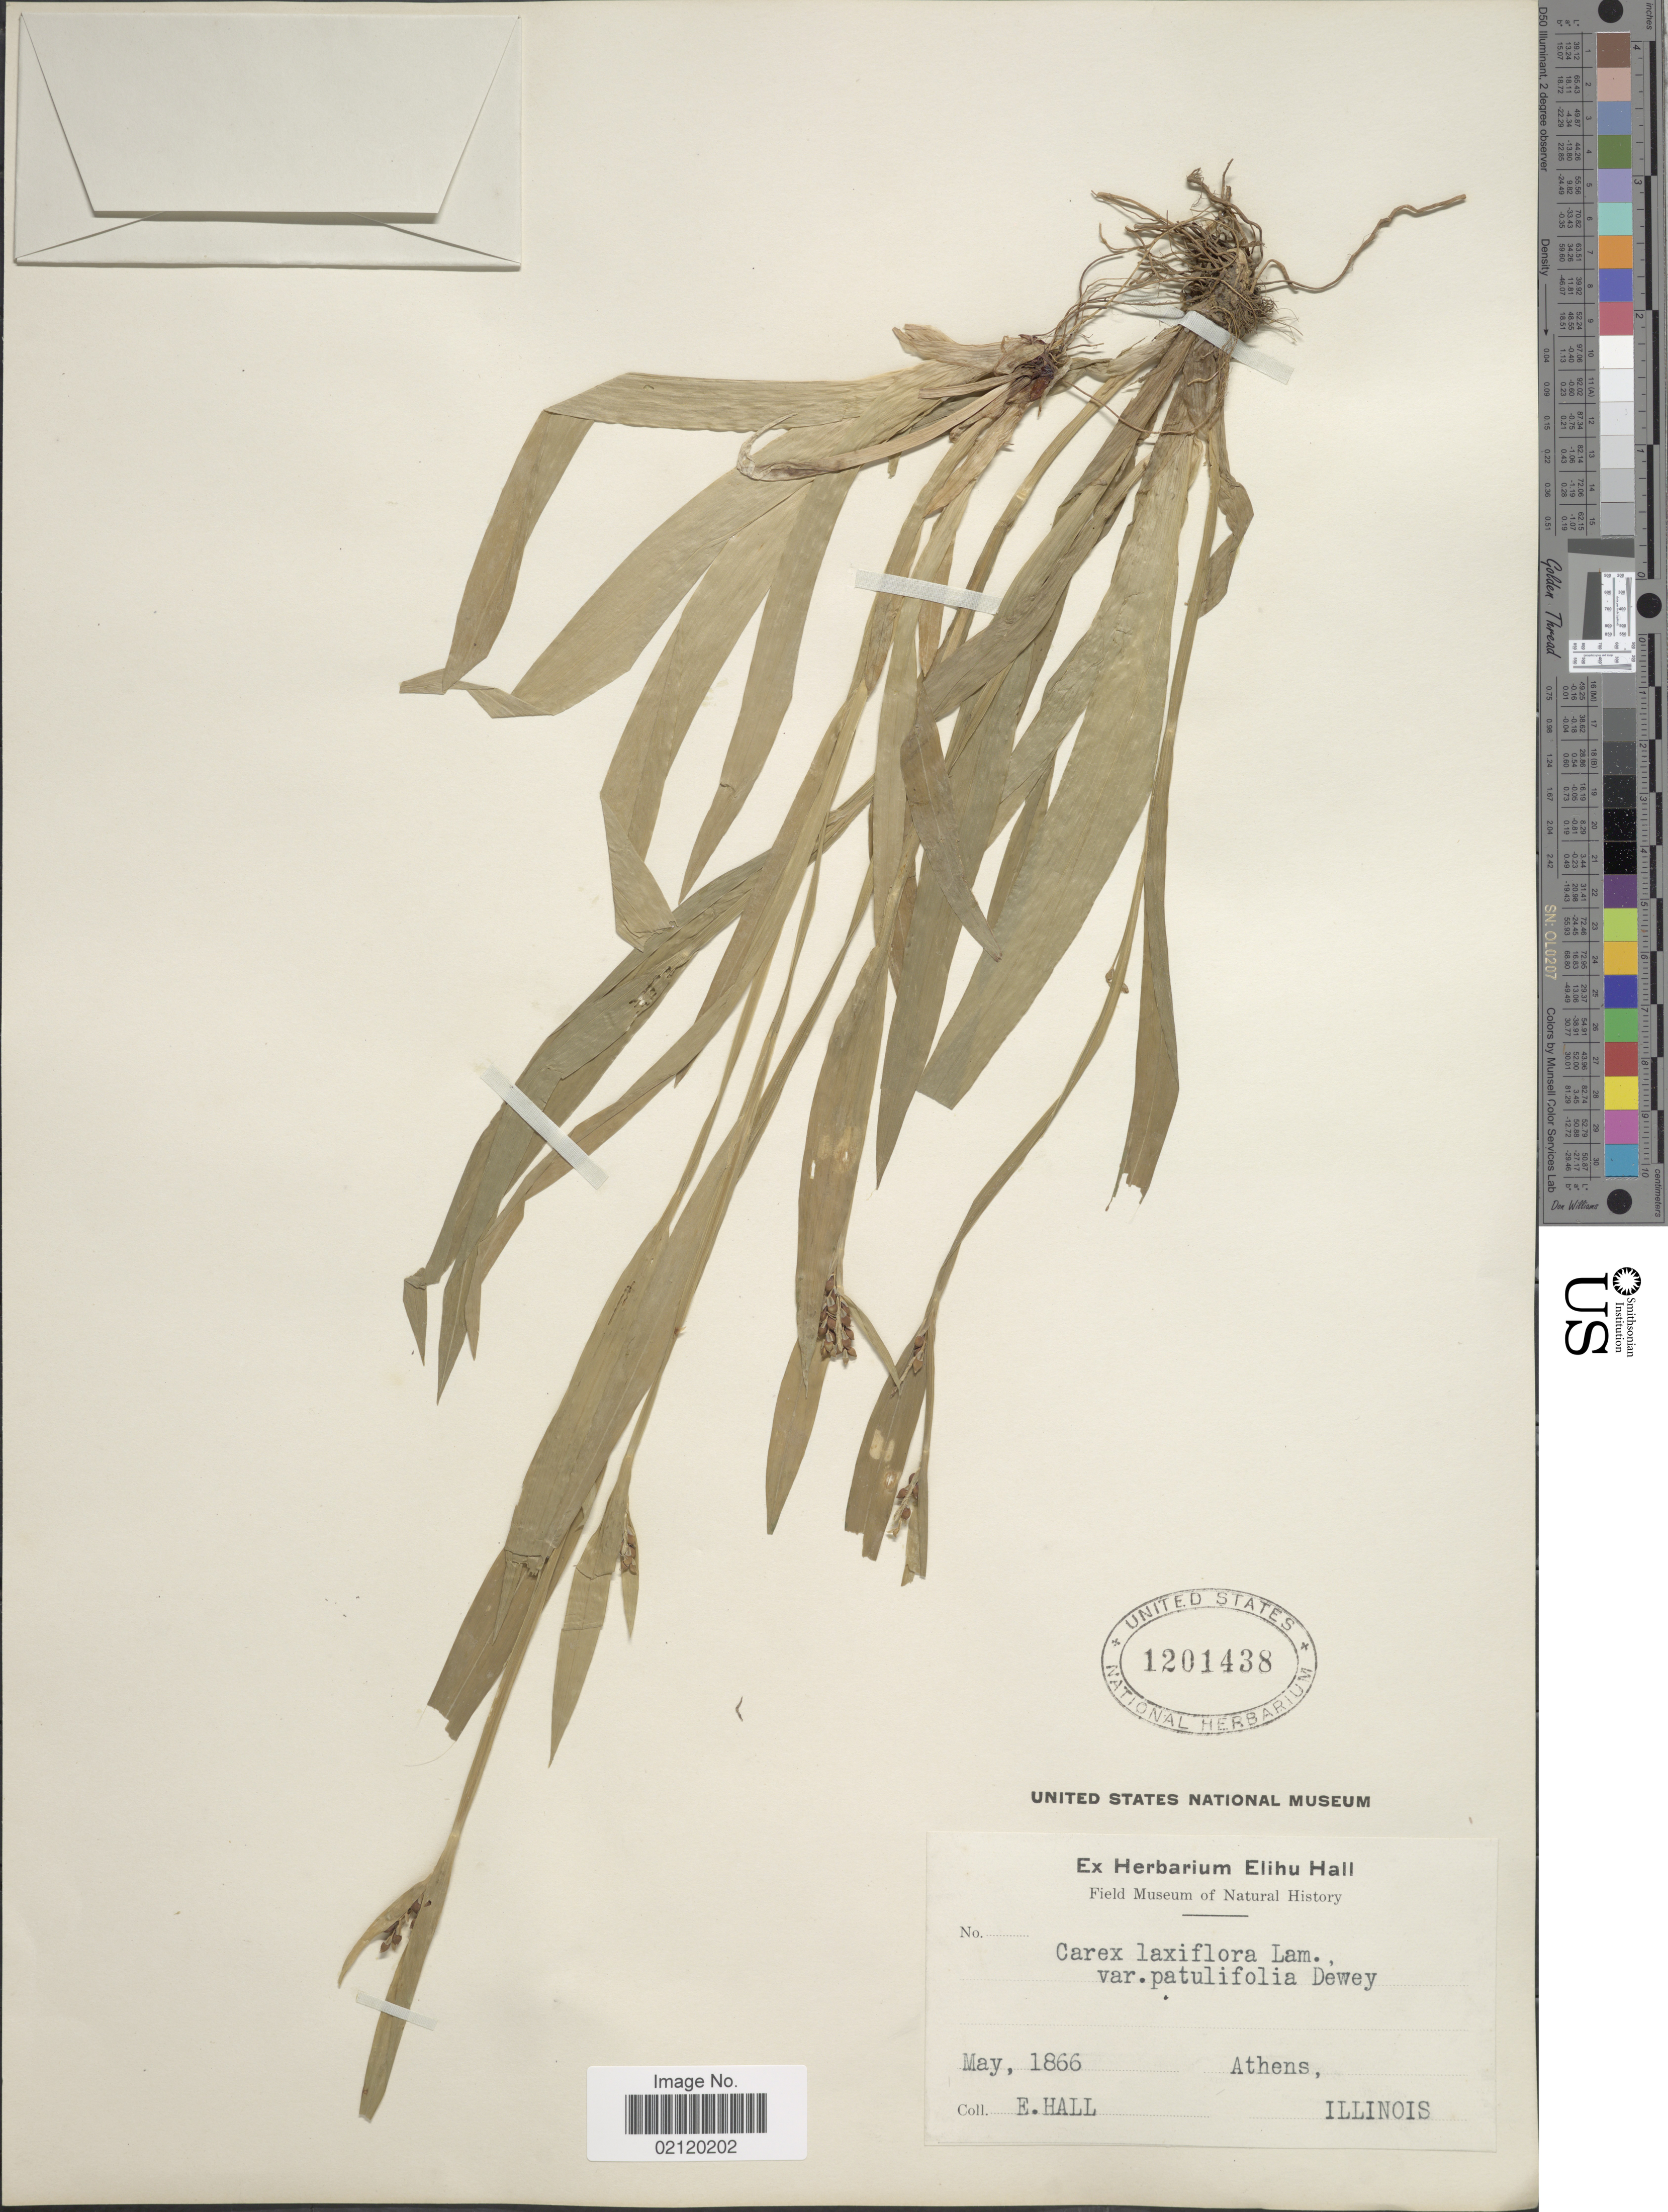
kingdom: Plantae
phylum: Tracheophyta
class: Liliopsida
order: Poales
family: Cyperaceae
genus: Carex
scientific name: Carex laxiflora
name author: Lam.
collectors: E. Hall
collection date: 1866-05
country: United States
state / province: Illinois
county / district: Menard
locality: Athens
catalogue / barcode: US 1201438